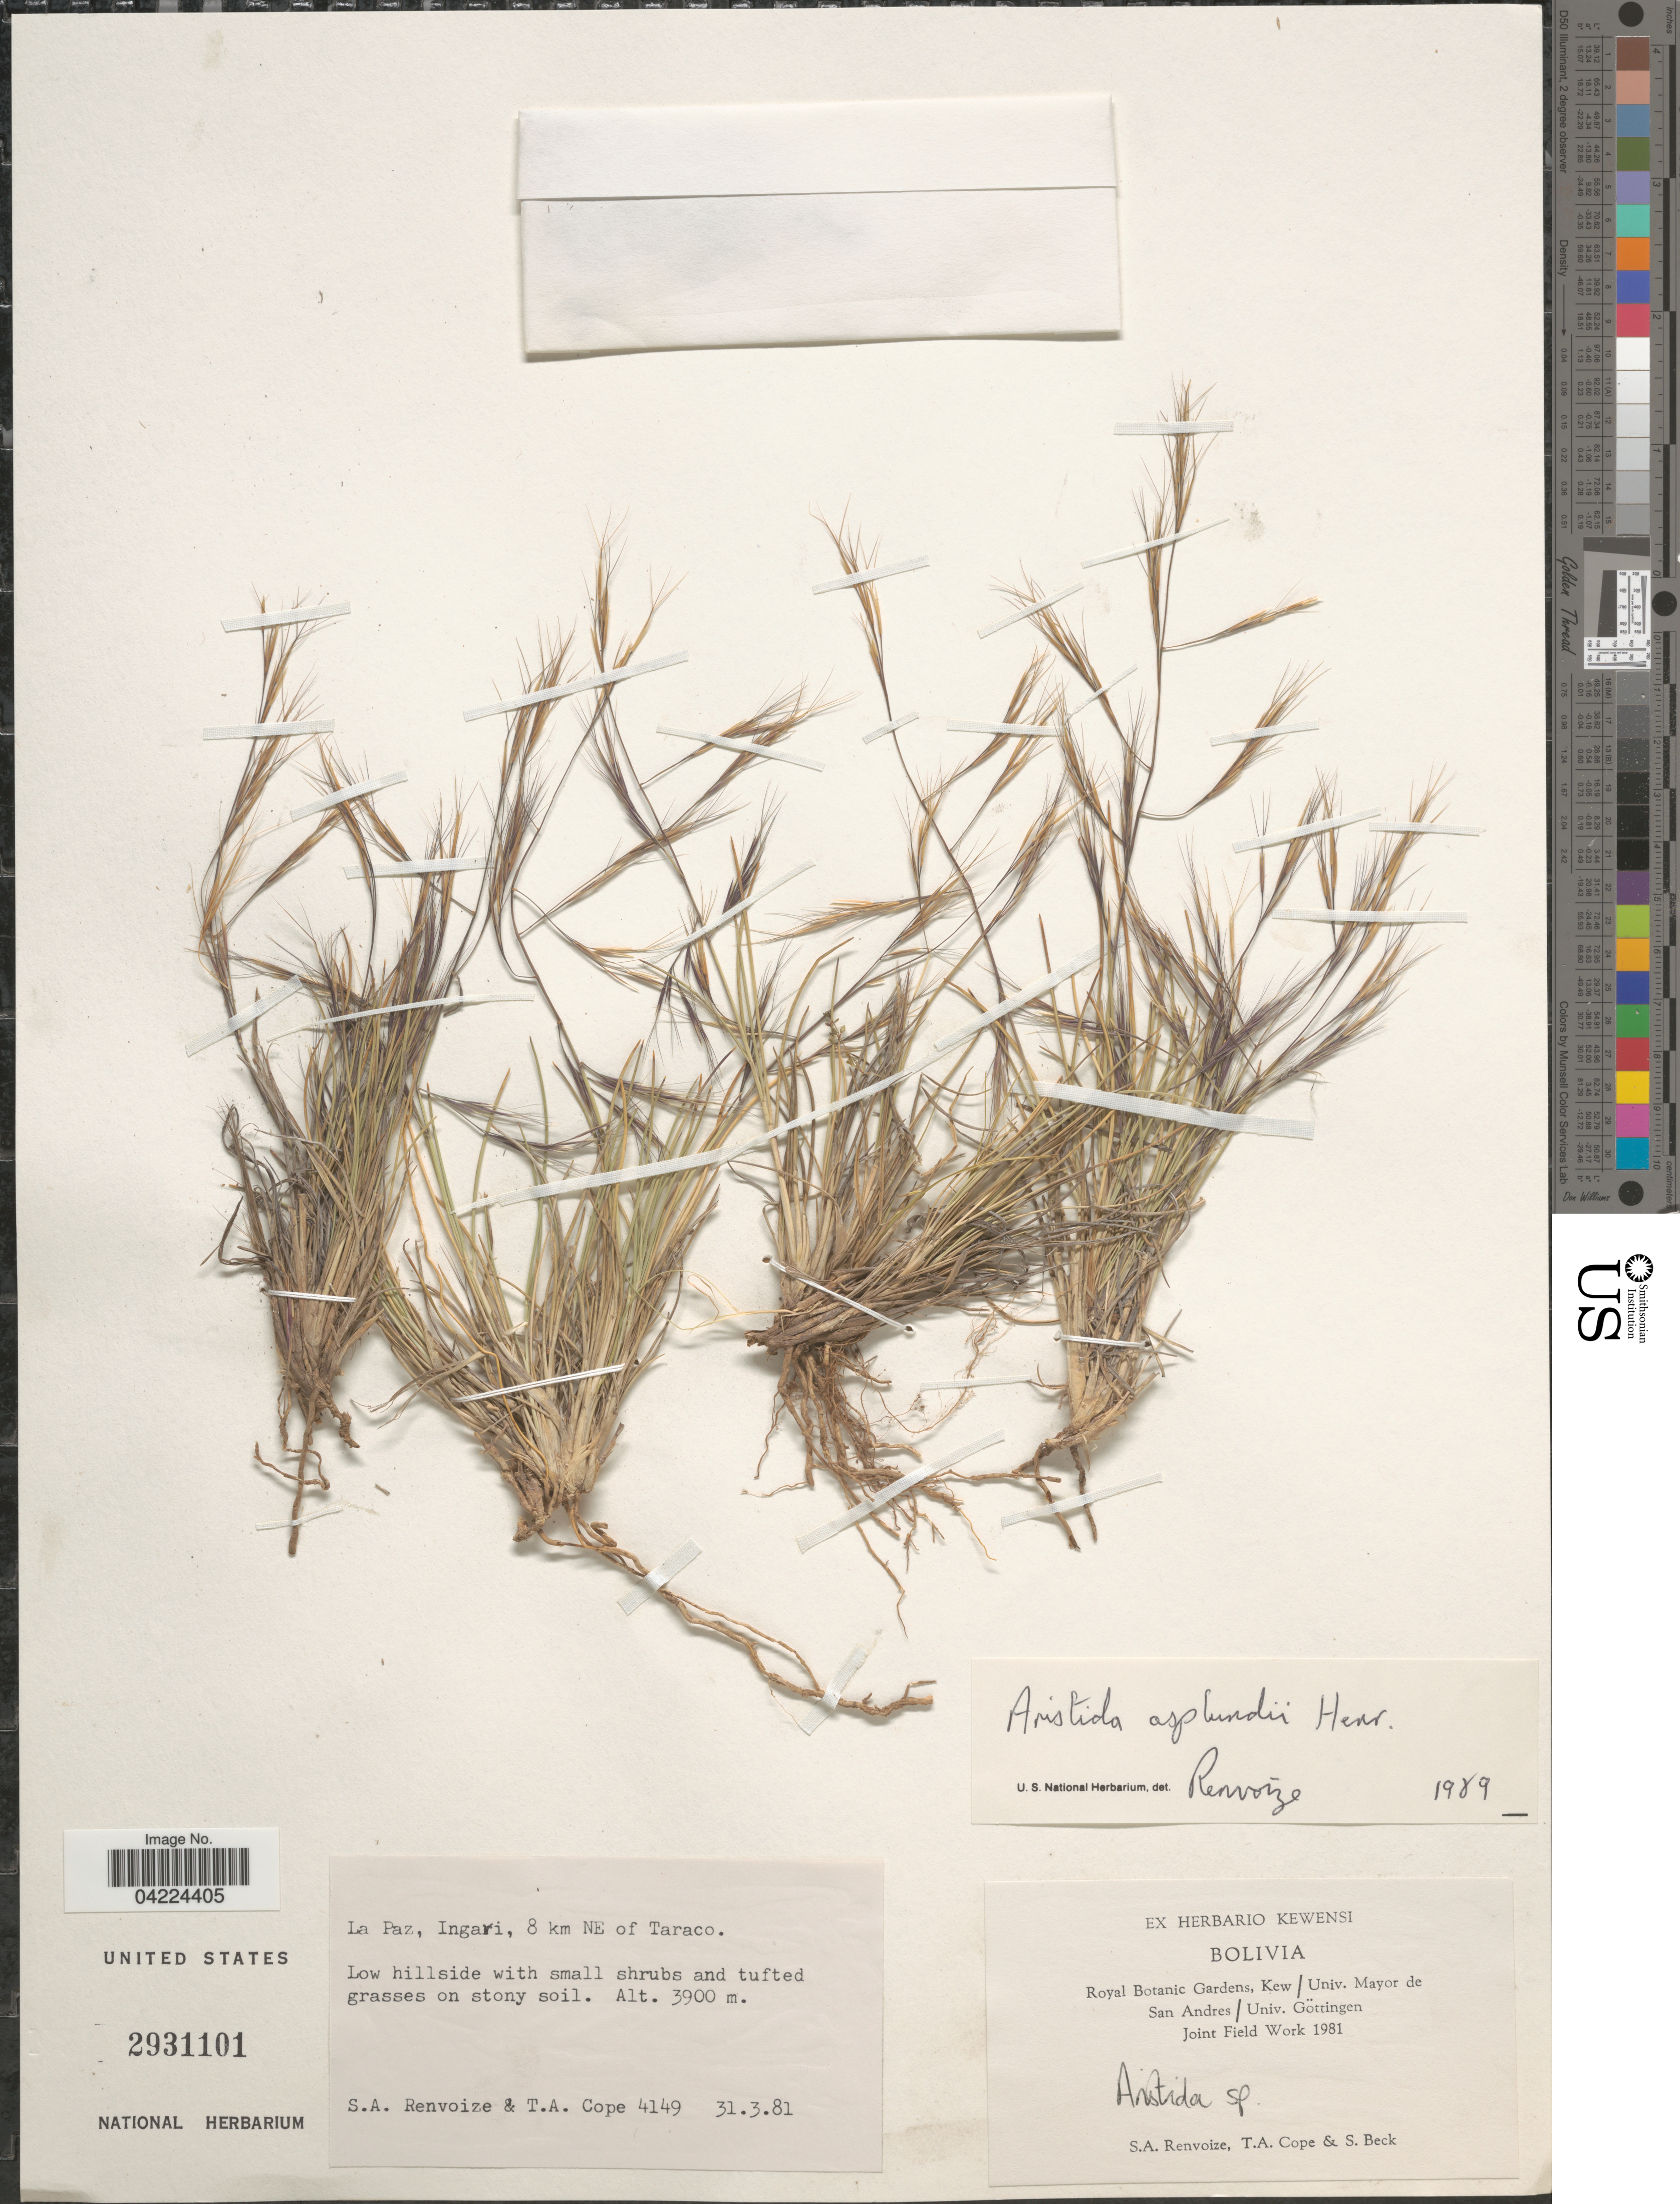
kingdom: Plantae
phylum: Tracheophyta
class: Liliopsida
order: Poales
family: Poaceae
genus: Aristida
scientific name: Aristida asplundii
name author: Henr.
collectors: S. A. Renvoize & T. A. Cope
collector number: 4149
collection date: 1981-03-31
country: Bolivia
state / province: La Paz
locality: Royal Botanic Gardens, Kew/ Univ. Mayor de San Andres/ Univ. Göttingen Joint Field Work 1981. Ingavi, 8 km NE of Taraco. Low hillside.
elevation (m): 3900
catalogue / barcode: US 2931101